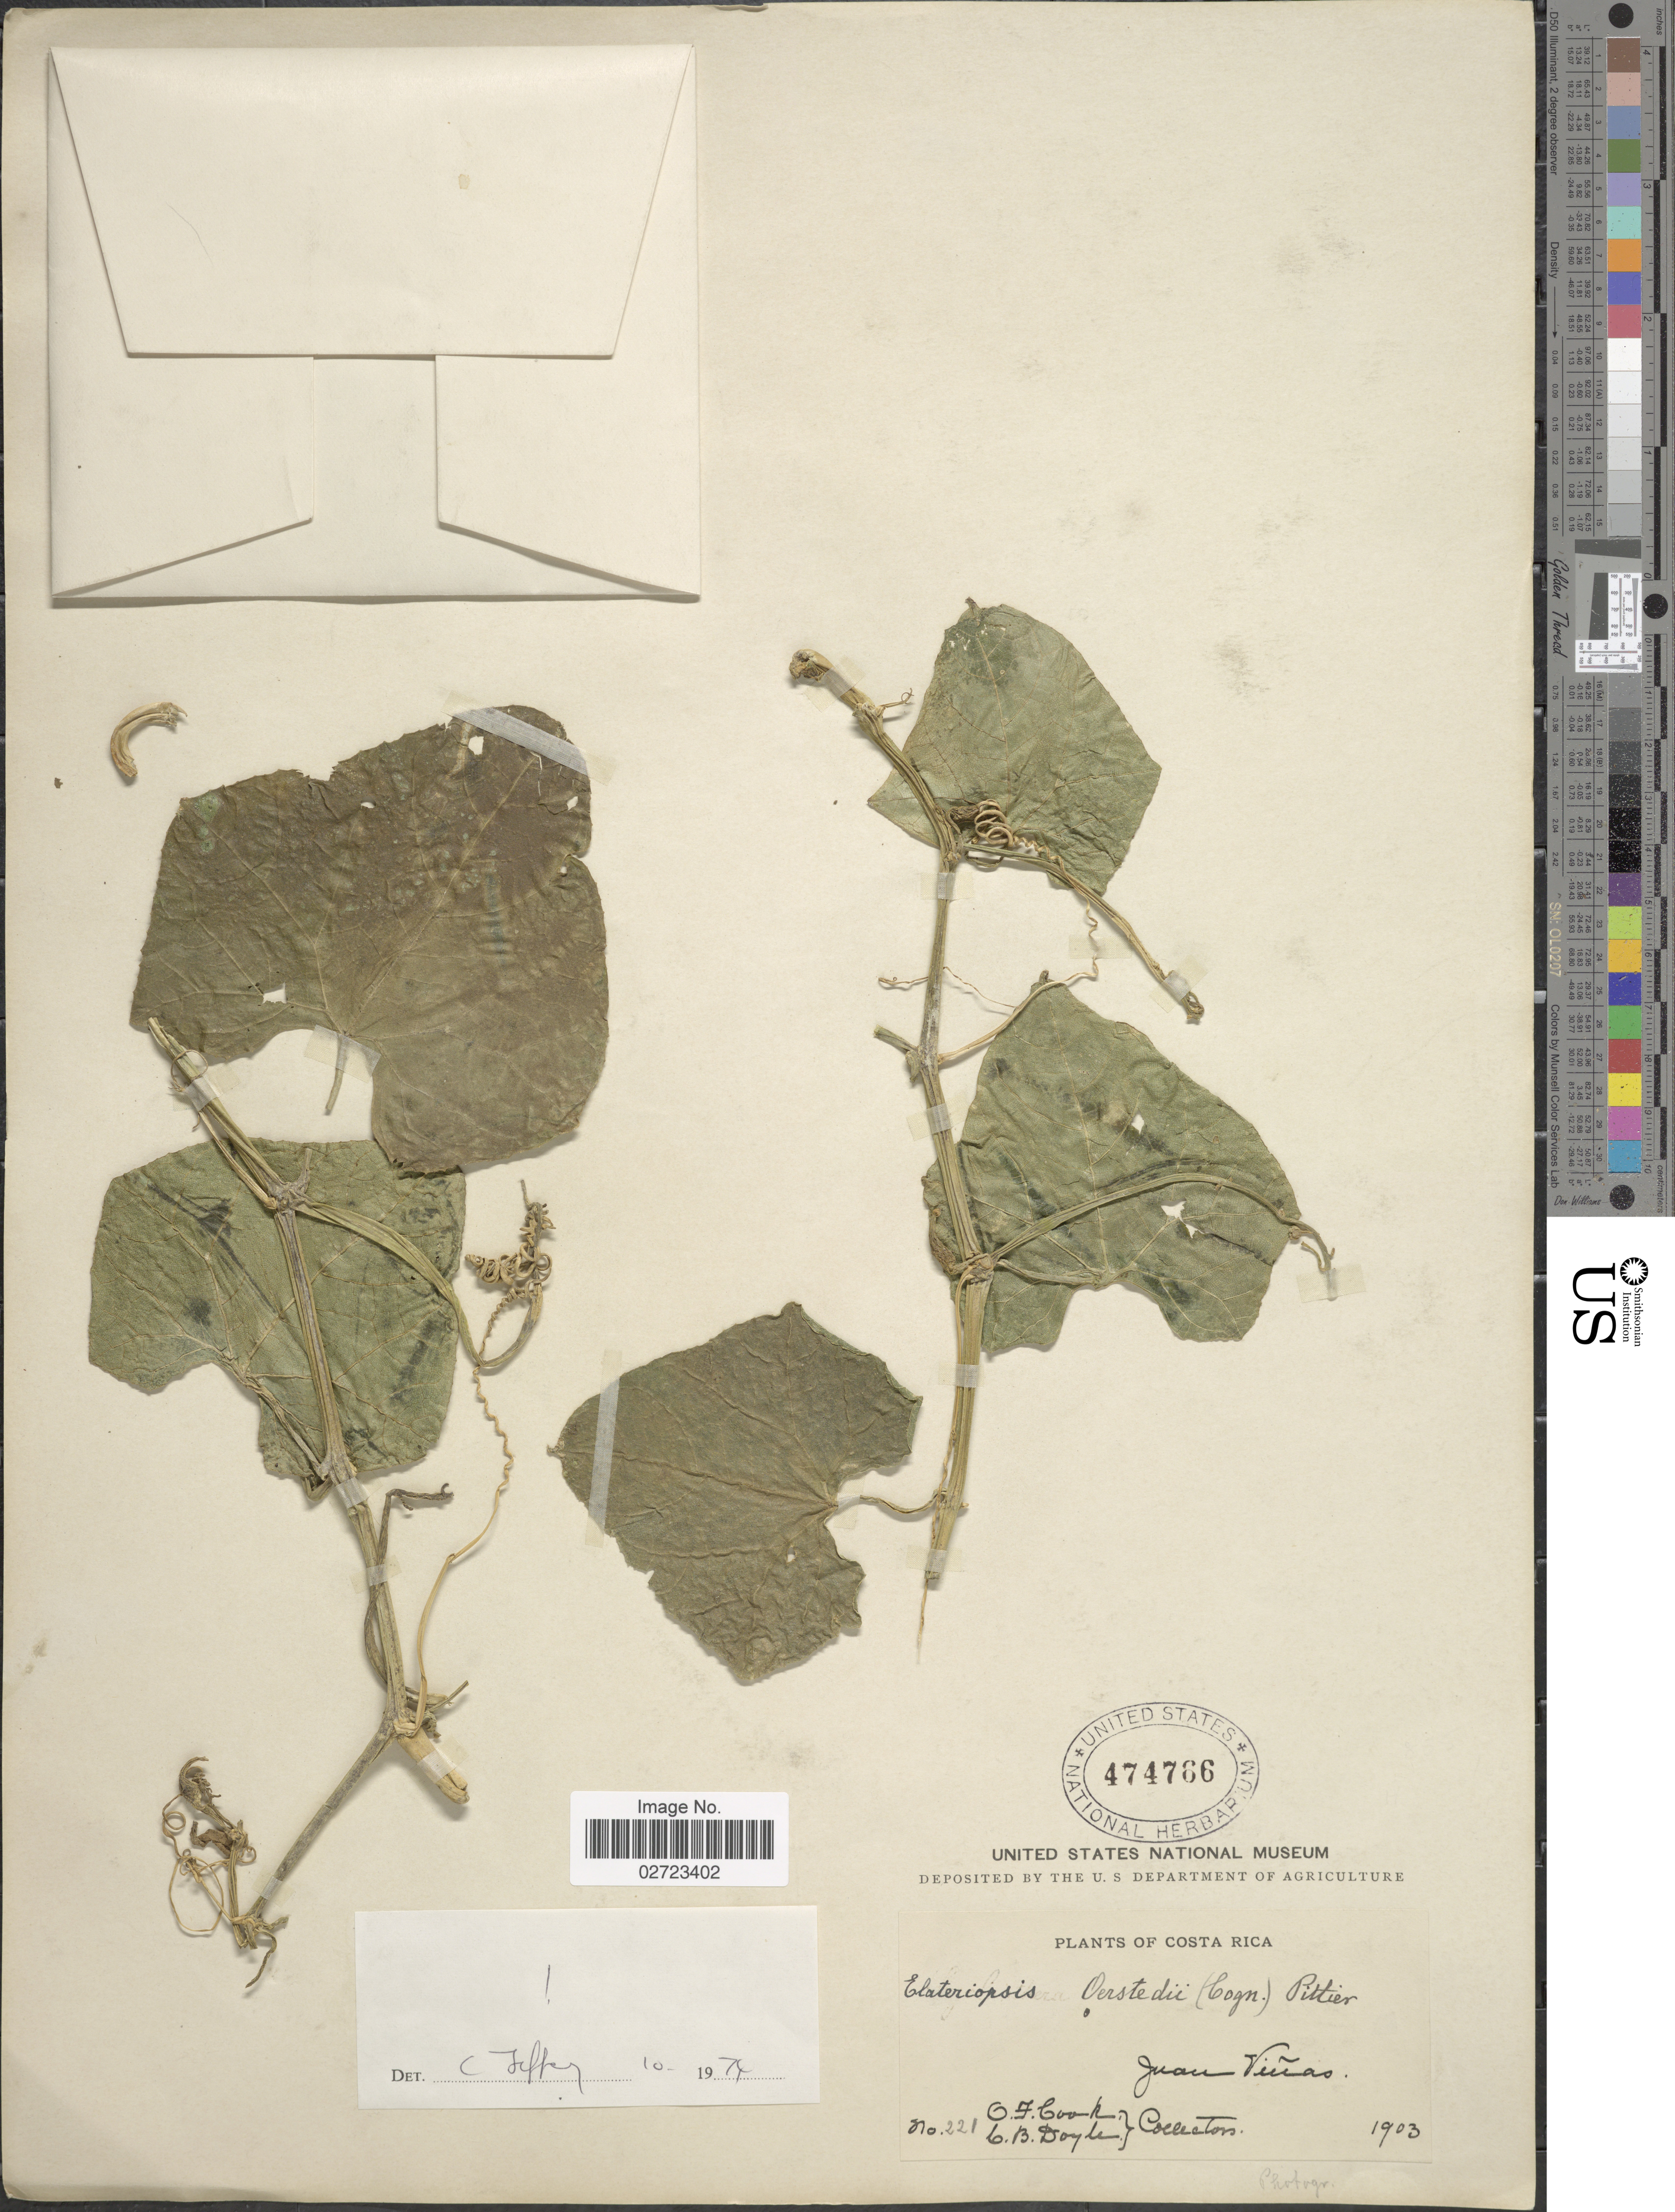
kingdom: Plantae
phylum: Tracheophyta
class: Magnoliopsida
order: Cucurbitales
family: Cucurbitaceae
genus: Hanburia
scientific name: Hanburia oerstedii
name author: (Cogn.) H. Schaef. & S.S. Renner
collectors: O. F. Cook & C. Doyle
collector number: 221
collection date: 1903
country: Costa Rica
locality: Juan Vinas.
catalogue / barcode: US 474766